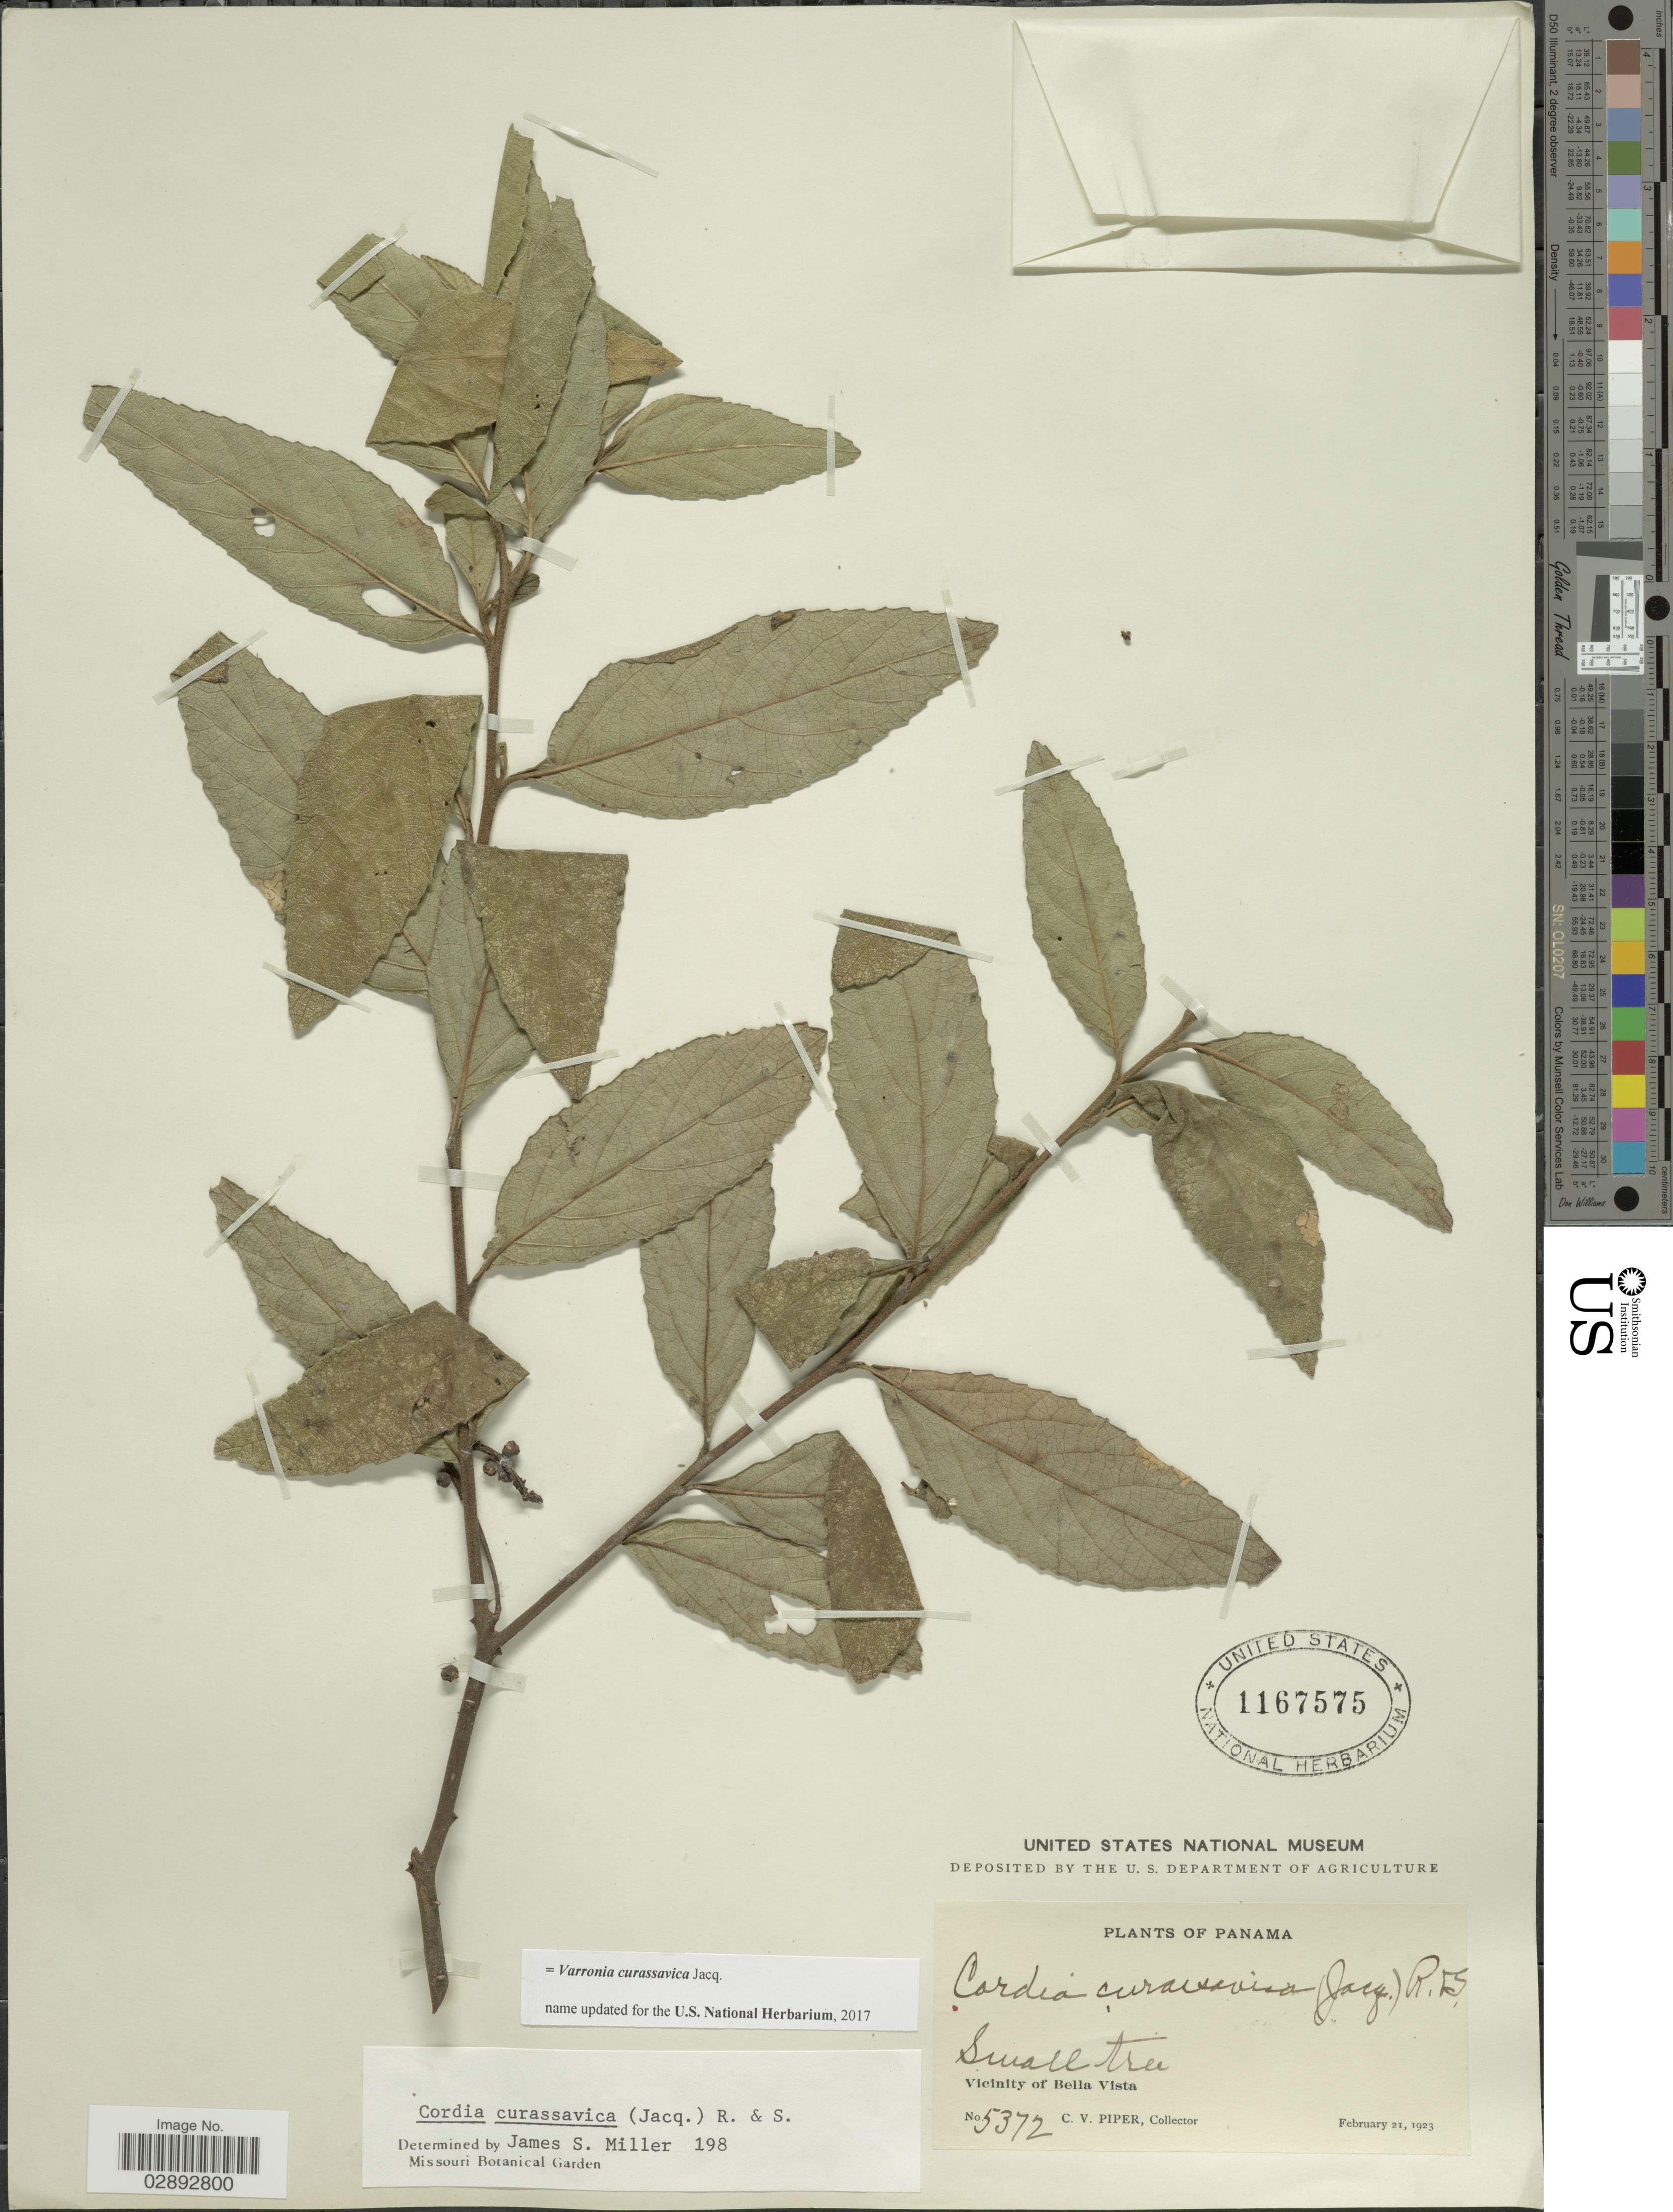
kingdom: Plantae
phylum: Tracheophyta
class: Magnoliopsida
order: Boraginales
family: Cordiaceae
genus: Varronia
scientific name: Varronia curassavica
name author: Jacq.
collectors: C. V. Piper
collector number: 5372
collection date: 1923-02-21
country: Panama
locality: Vicinity of Bella Vista.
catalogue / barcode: US 1167575